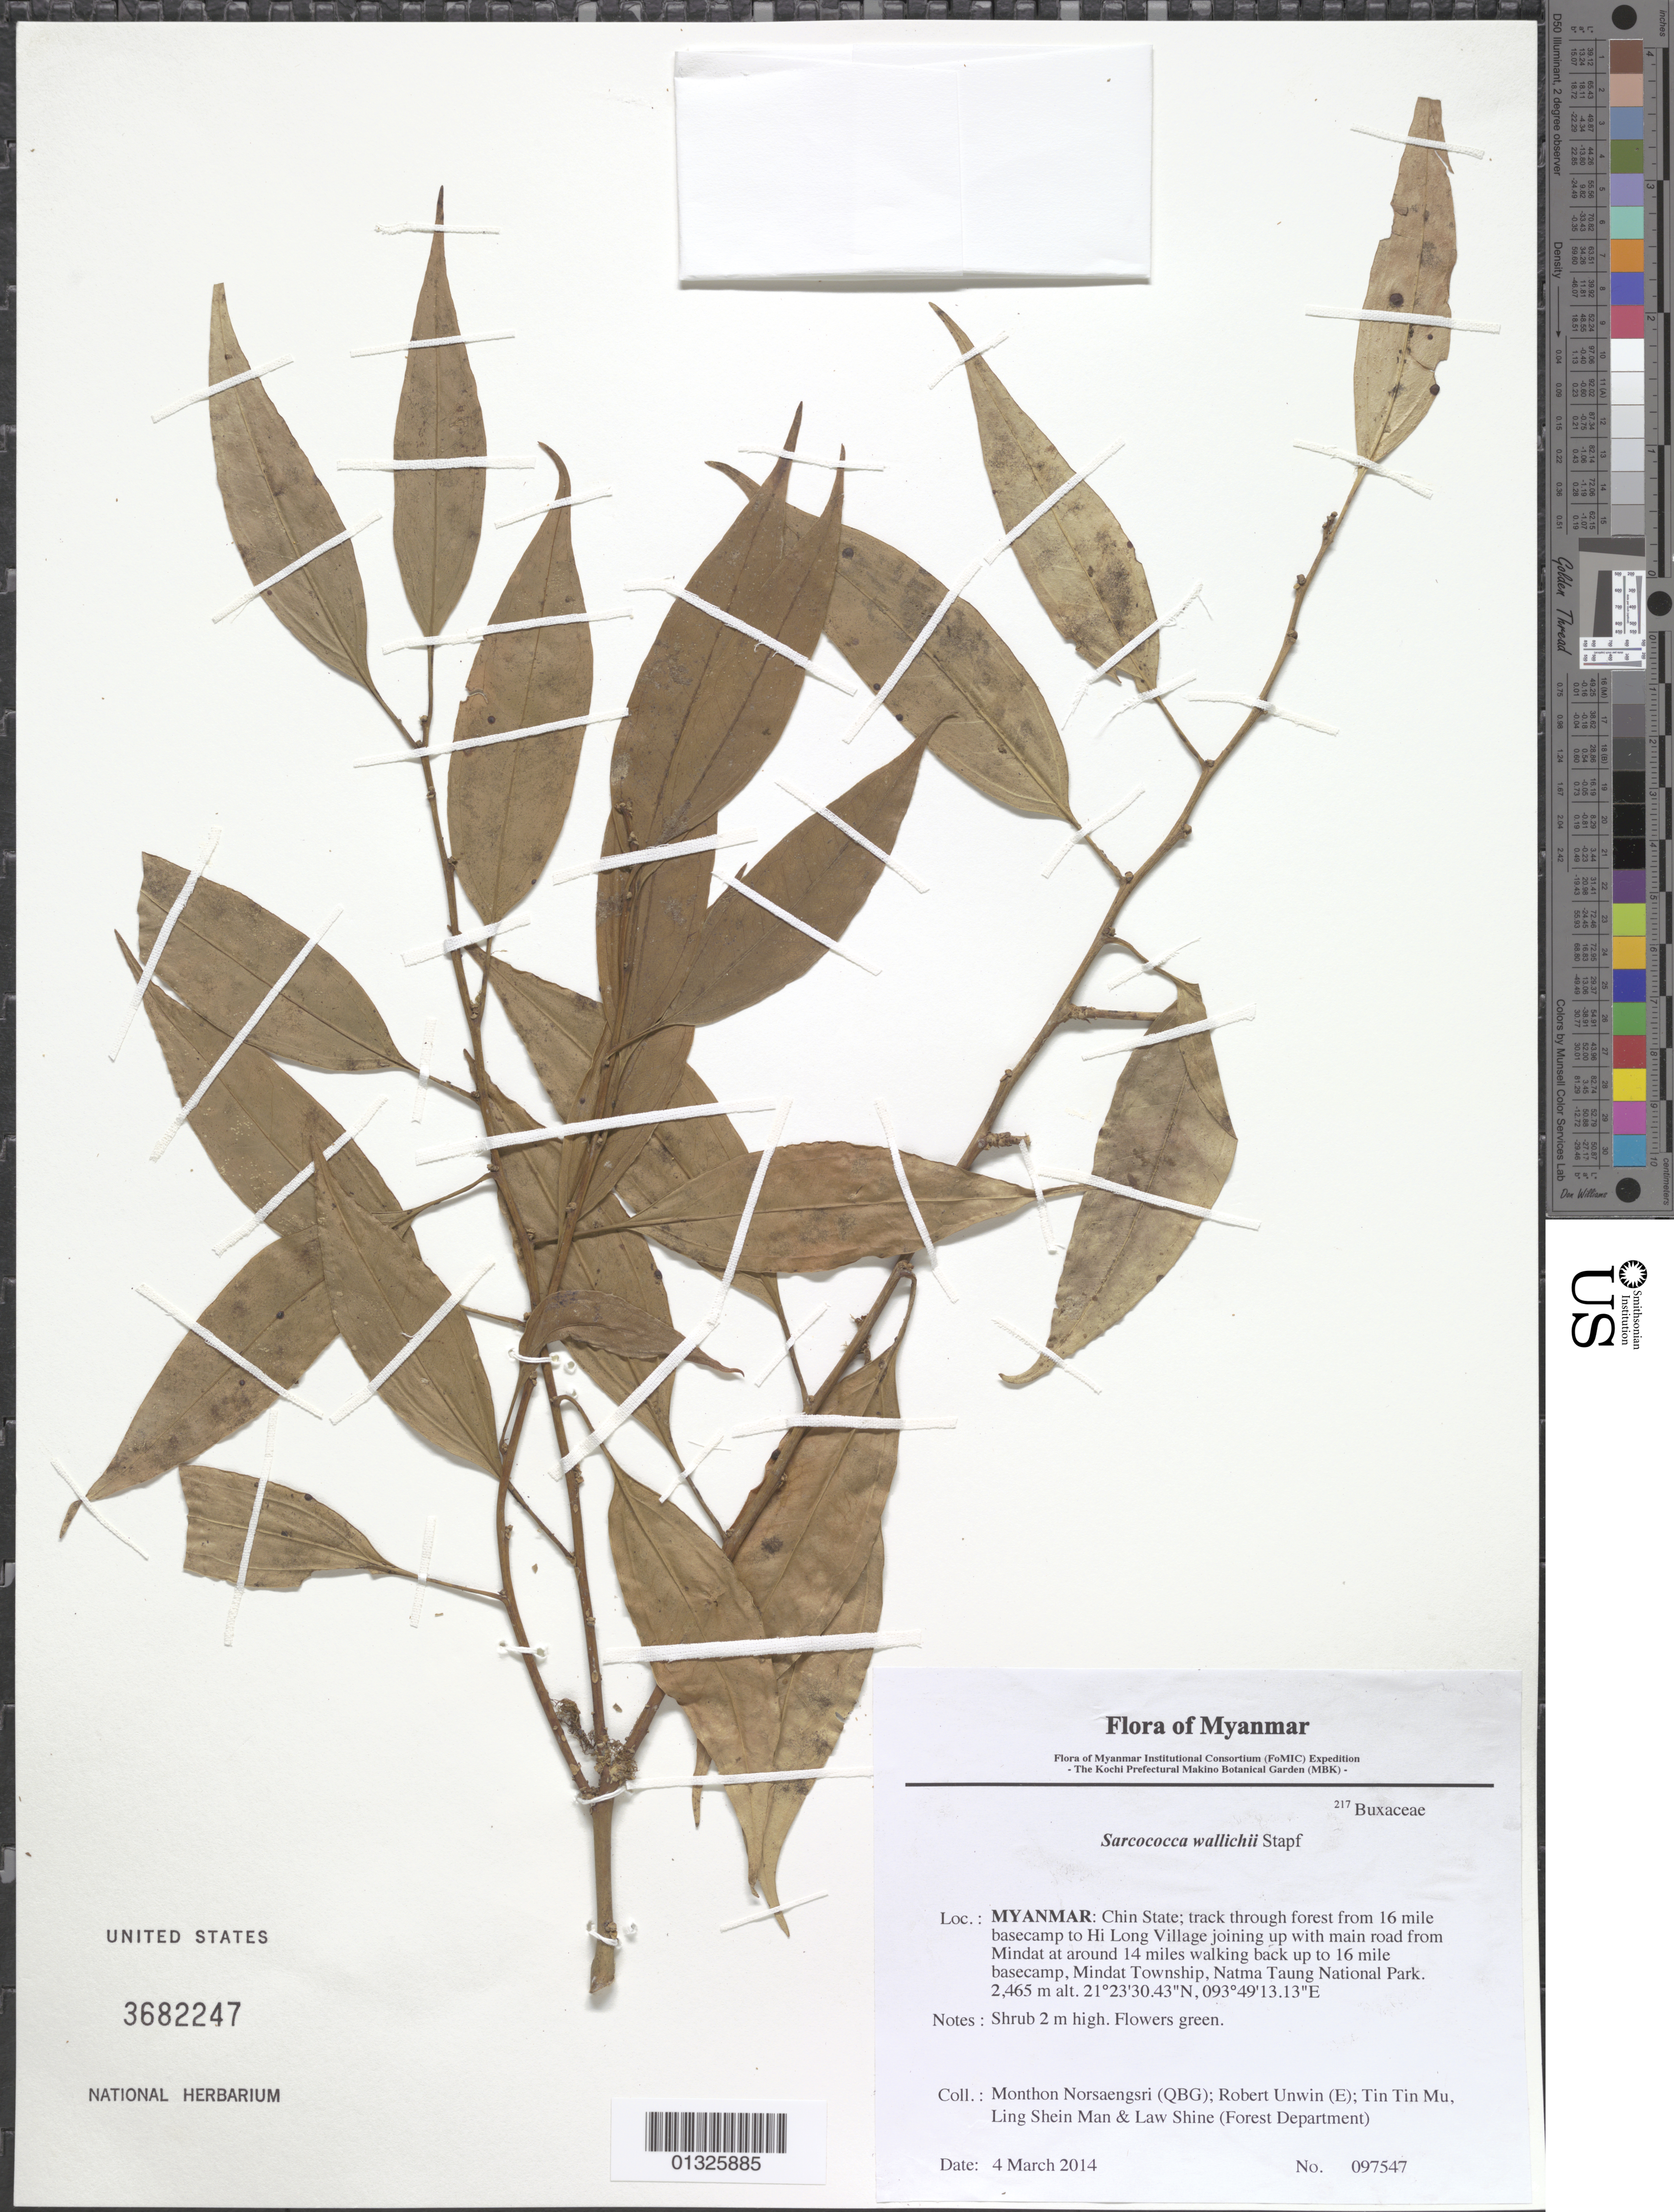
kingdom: Plantae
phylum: Tracheophyta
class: Magnoliopsida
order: Buxales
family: Buxaceae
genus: Sarcococca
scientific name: Sarcococca wallichii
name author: Stapf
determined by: Fujikawa, Kazumi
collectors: M. Norsaengsri, R. Unwin, Tin Tin Mu, Ling Shein Man & L. Shine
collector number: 97547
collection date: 2014-03-04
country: Myanmar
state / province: Chin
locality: Track through forest from 16 mile basecamp to Hi Long Village joining up with main road from Mindat at around 14 miles walking back up to 16 mile basecamp, Mindat Township, Natma Taung National Park.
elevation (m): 2465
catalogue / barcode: US 3682247